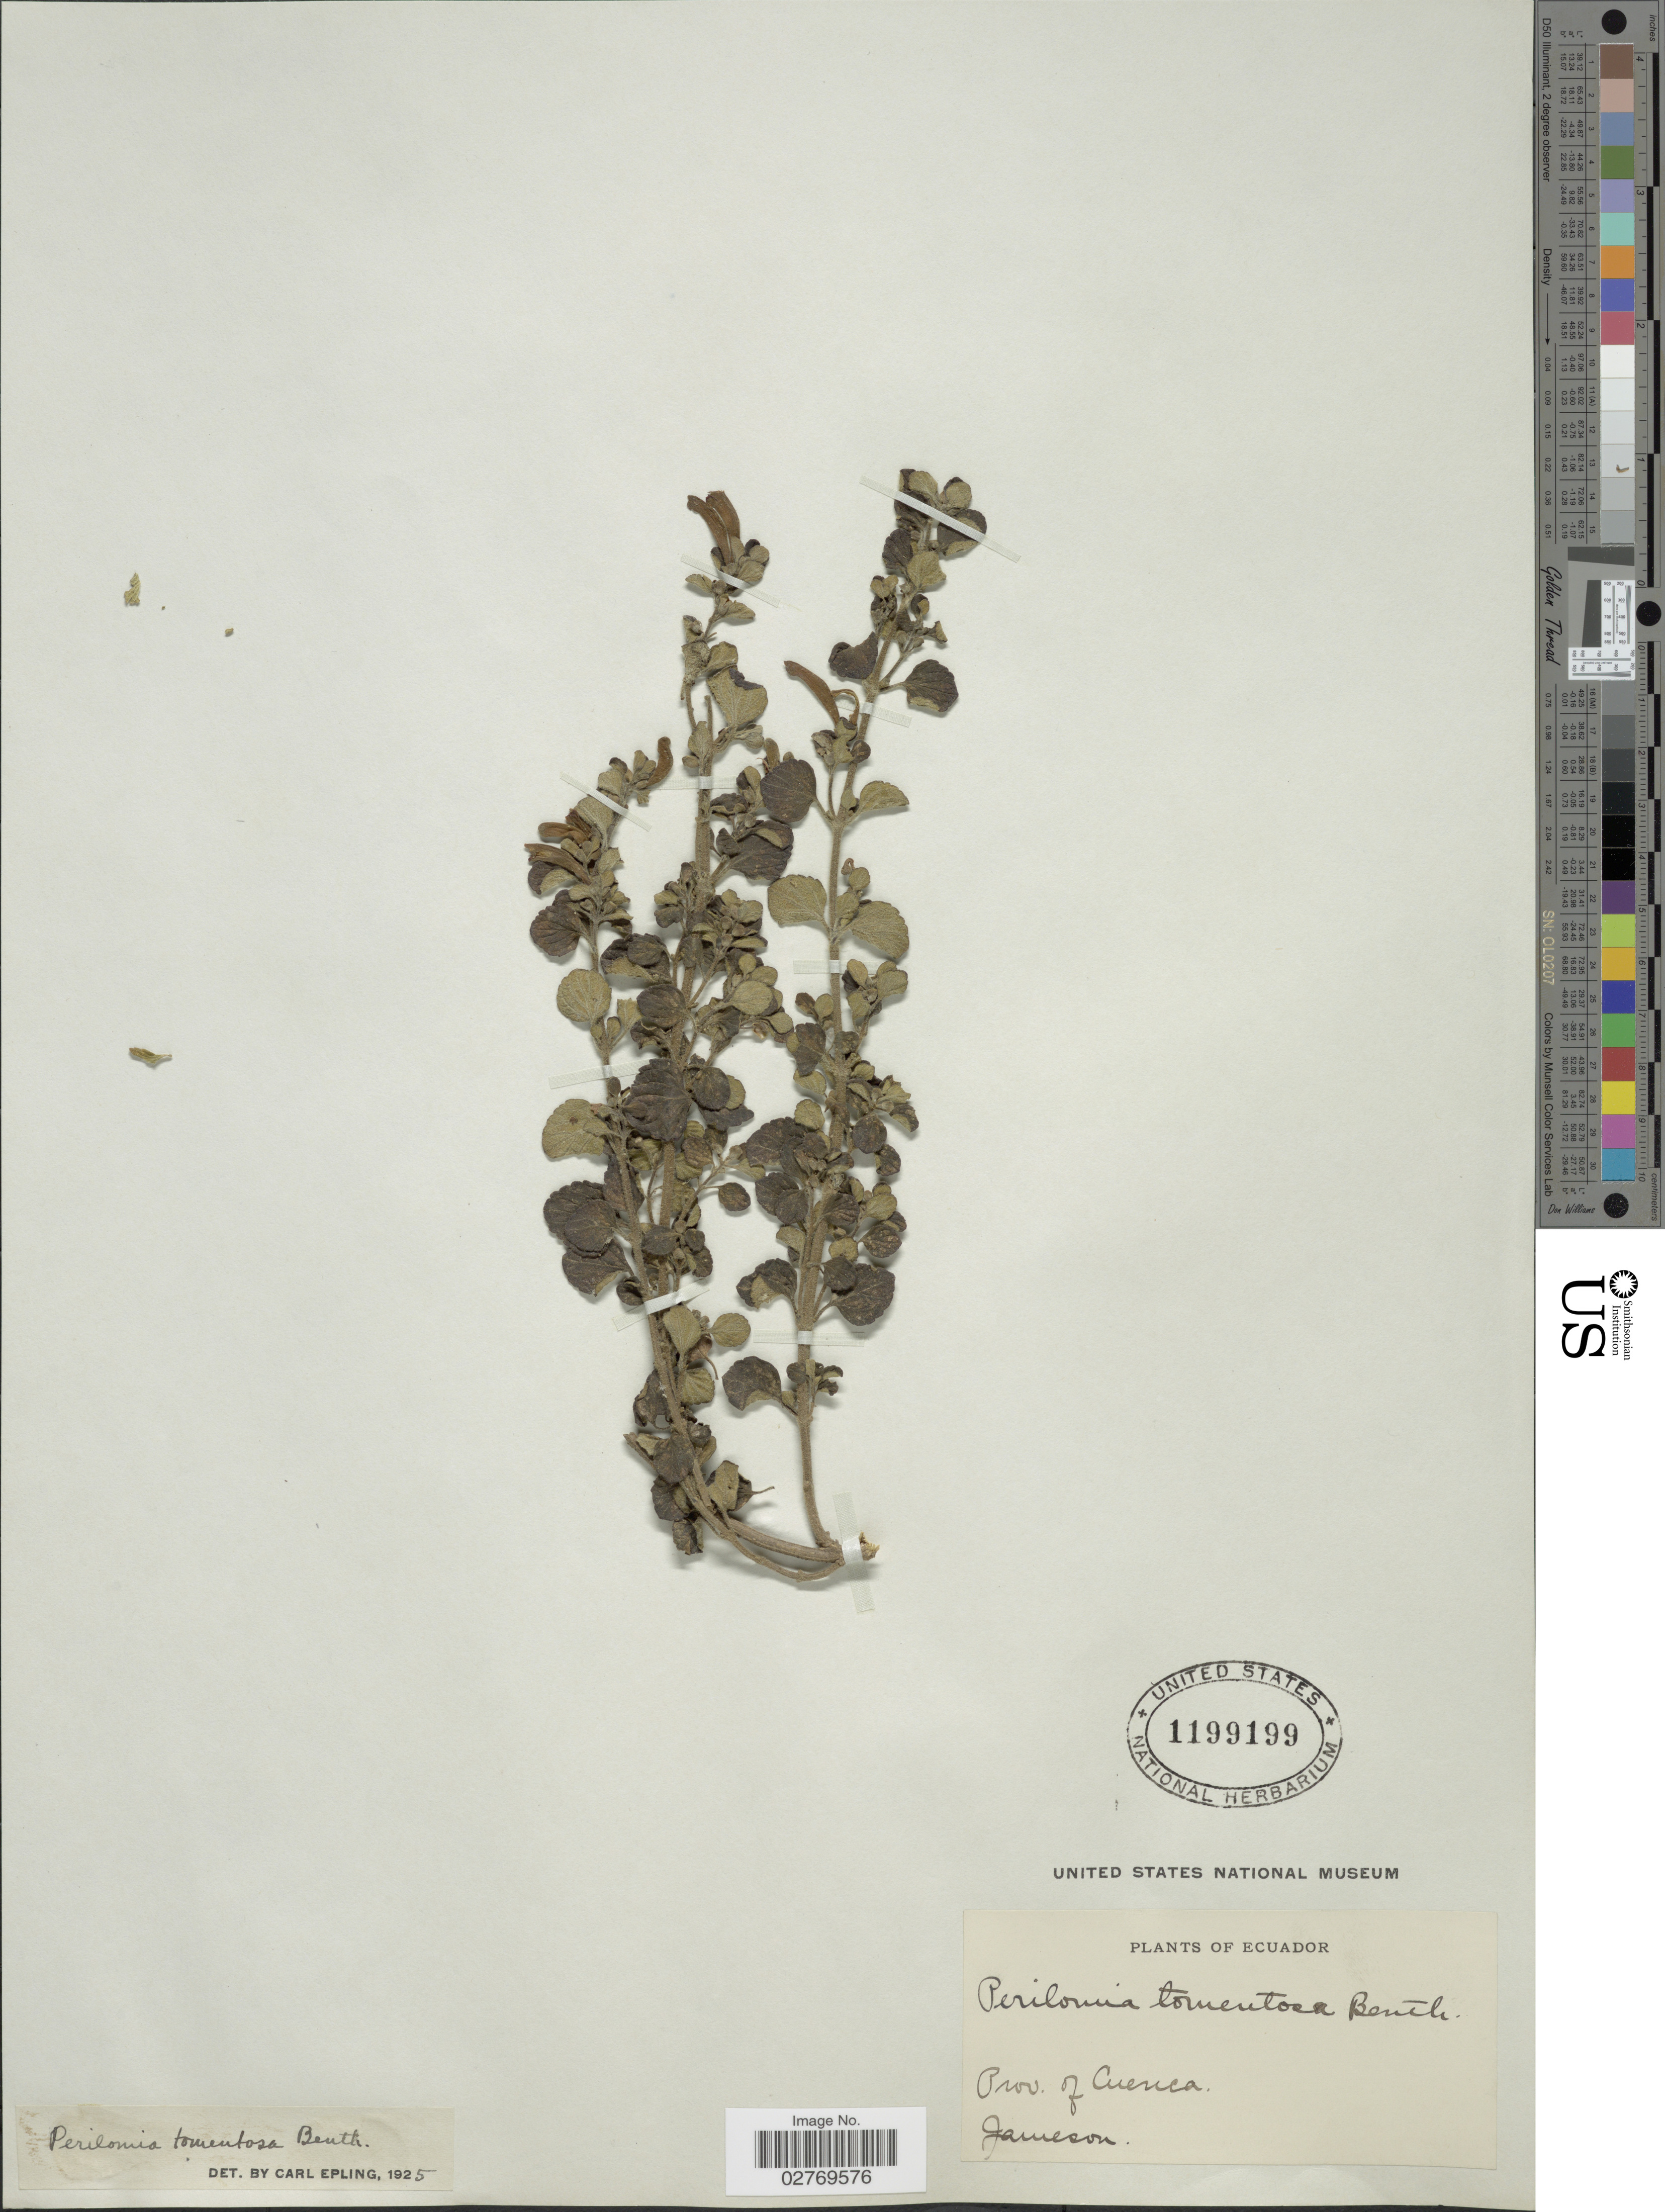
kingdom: Plantae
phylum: Tracheophyta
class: Magnoliopsida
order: Lamiales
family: Lamiaceae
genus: Scutellaria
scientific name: Scutellaria volubilis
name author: Kunth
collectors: -- Jameson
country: Ecuador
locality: Prov. de Cuenca.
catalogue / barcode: US 1199199